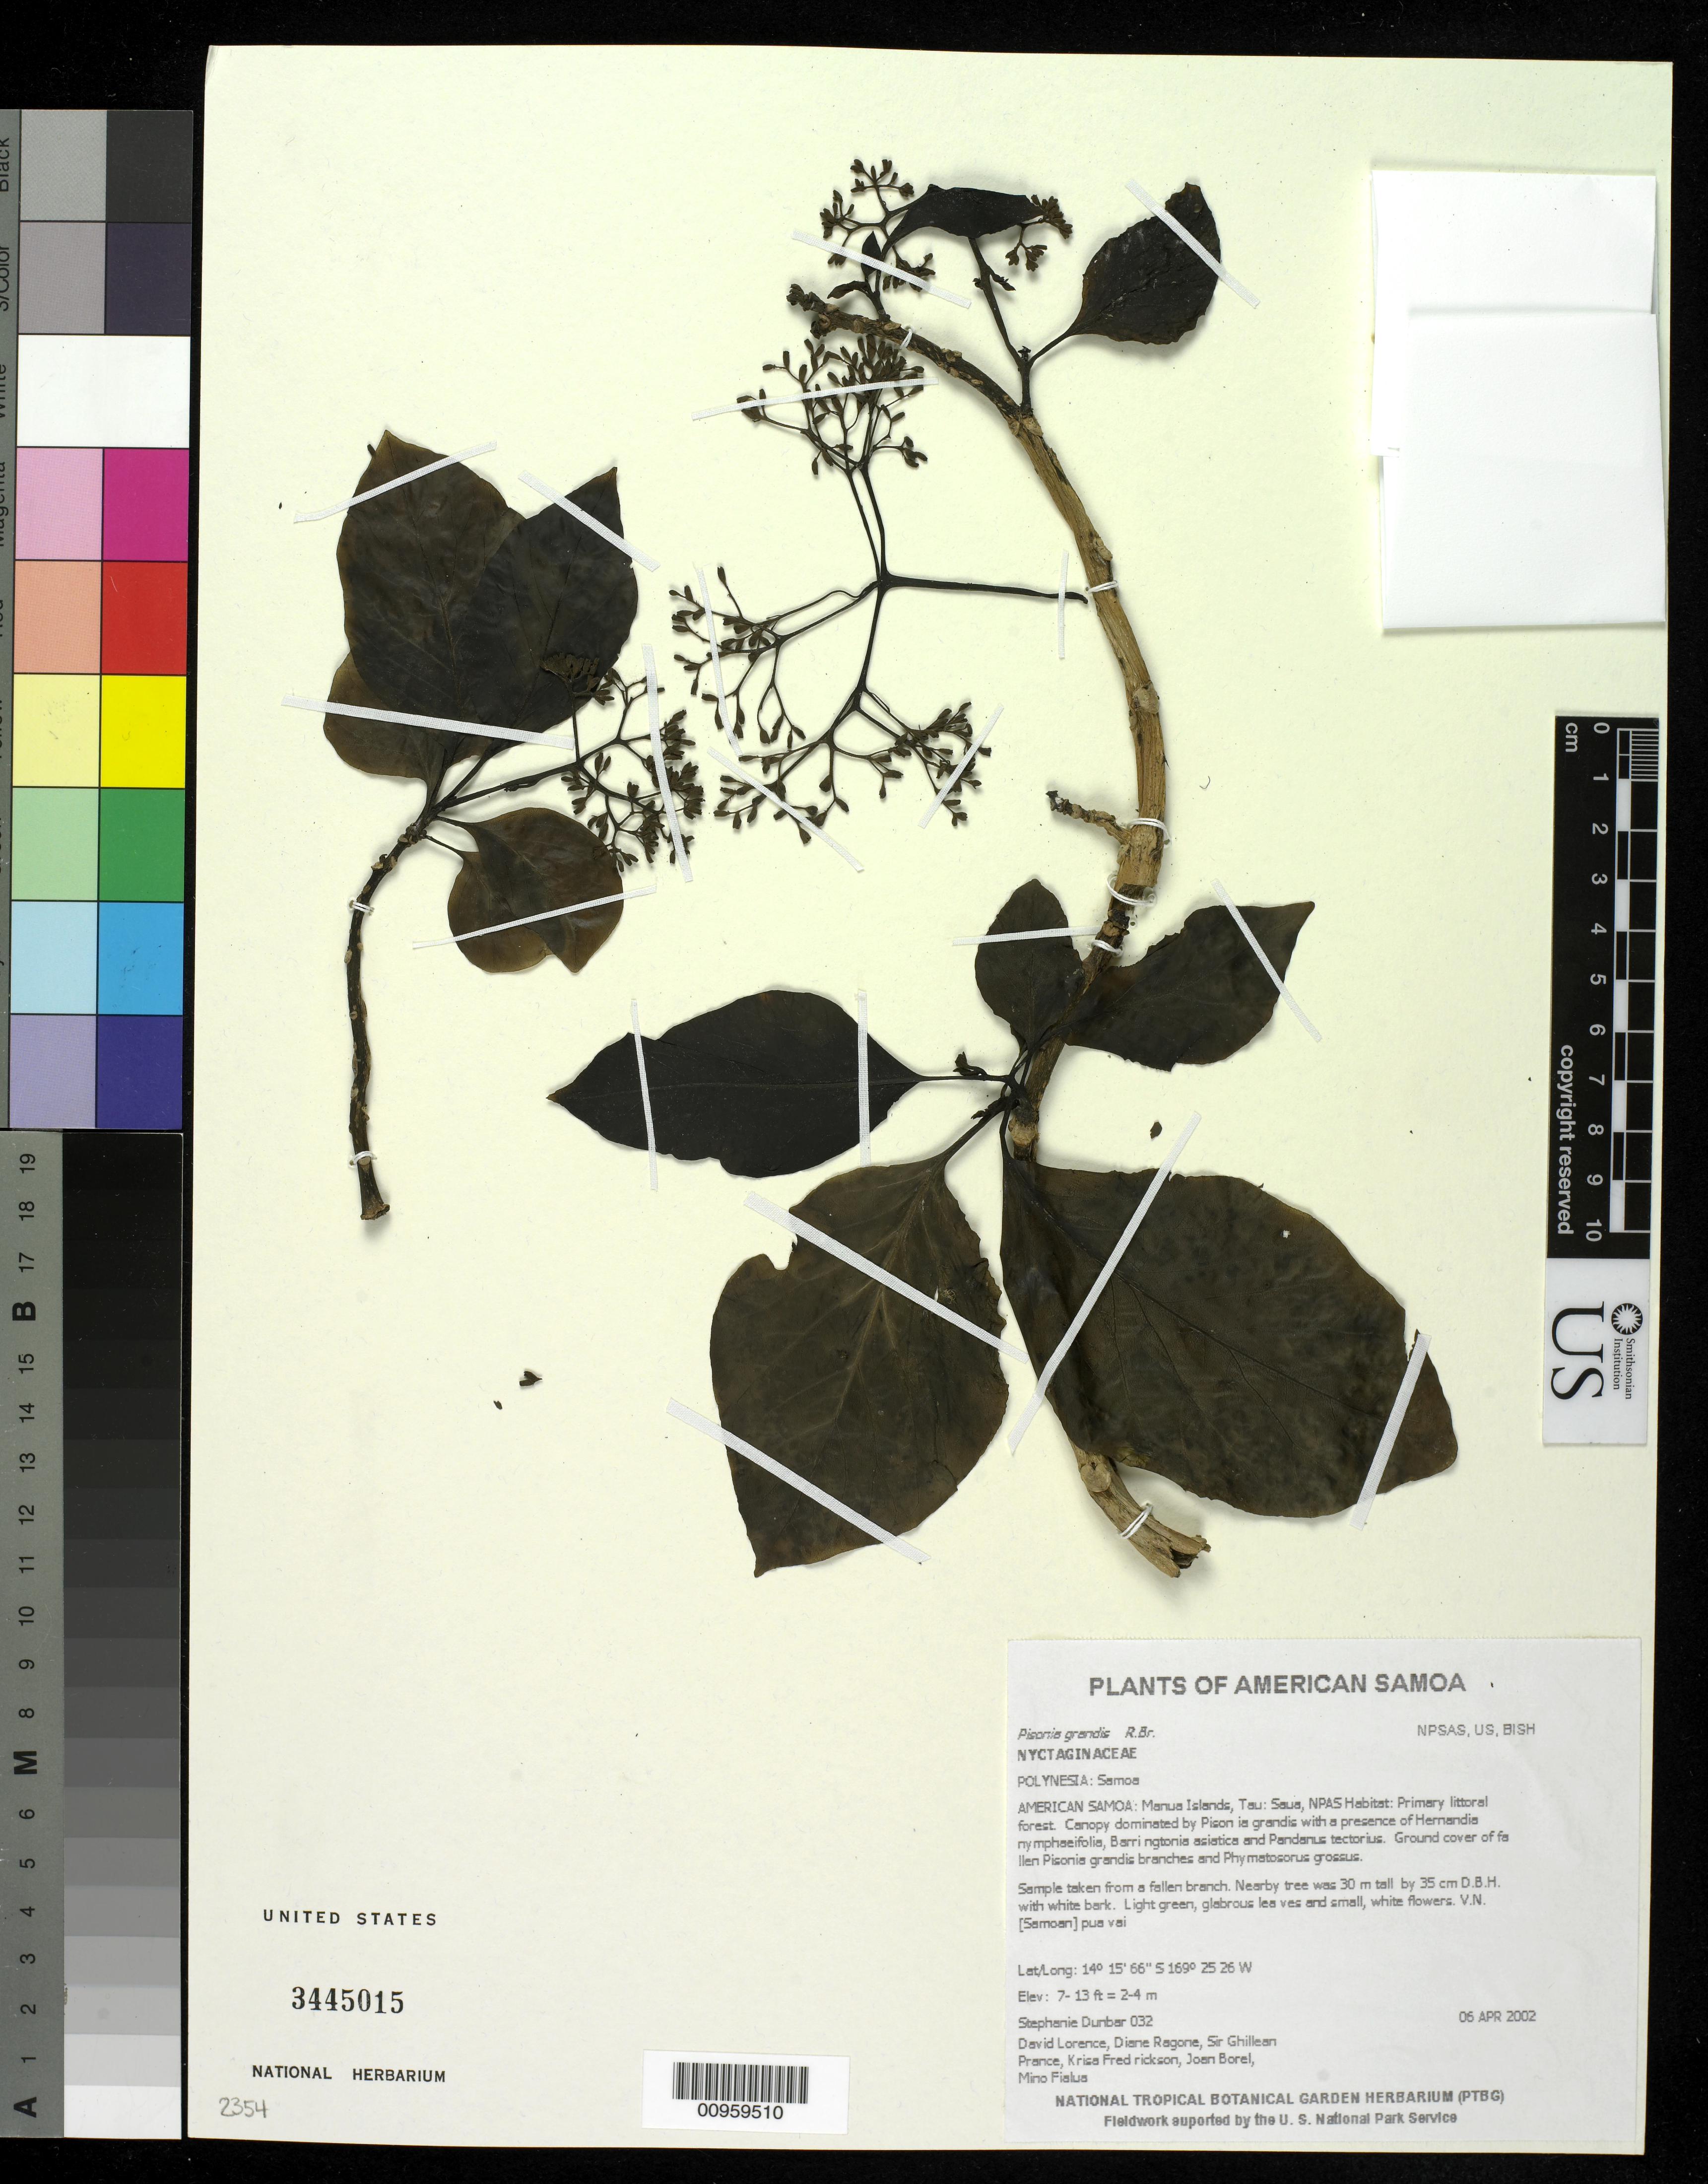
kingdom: Plantae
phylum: Tracheophyta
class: Magnoliopsida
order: Caryophyllales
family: Nyctaginaceae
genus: Pisonia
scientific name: Pisonia grandis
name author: R. Br.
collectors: -. Dunbar, D. Lorence, D. Ragone, G. T. Prance, K. Fredrickson & J. Borel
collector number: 032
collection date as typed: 06 Apr 2002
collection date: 2002-04-06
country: American Samoa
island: Ta'u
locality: Saus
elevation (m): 2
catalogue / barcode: US 3445015